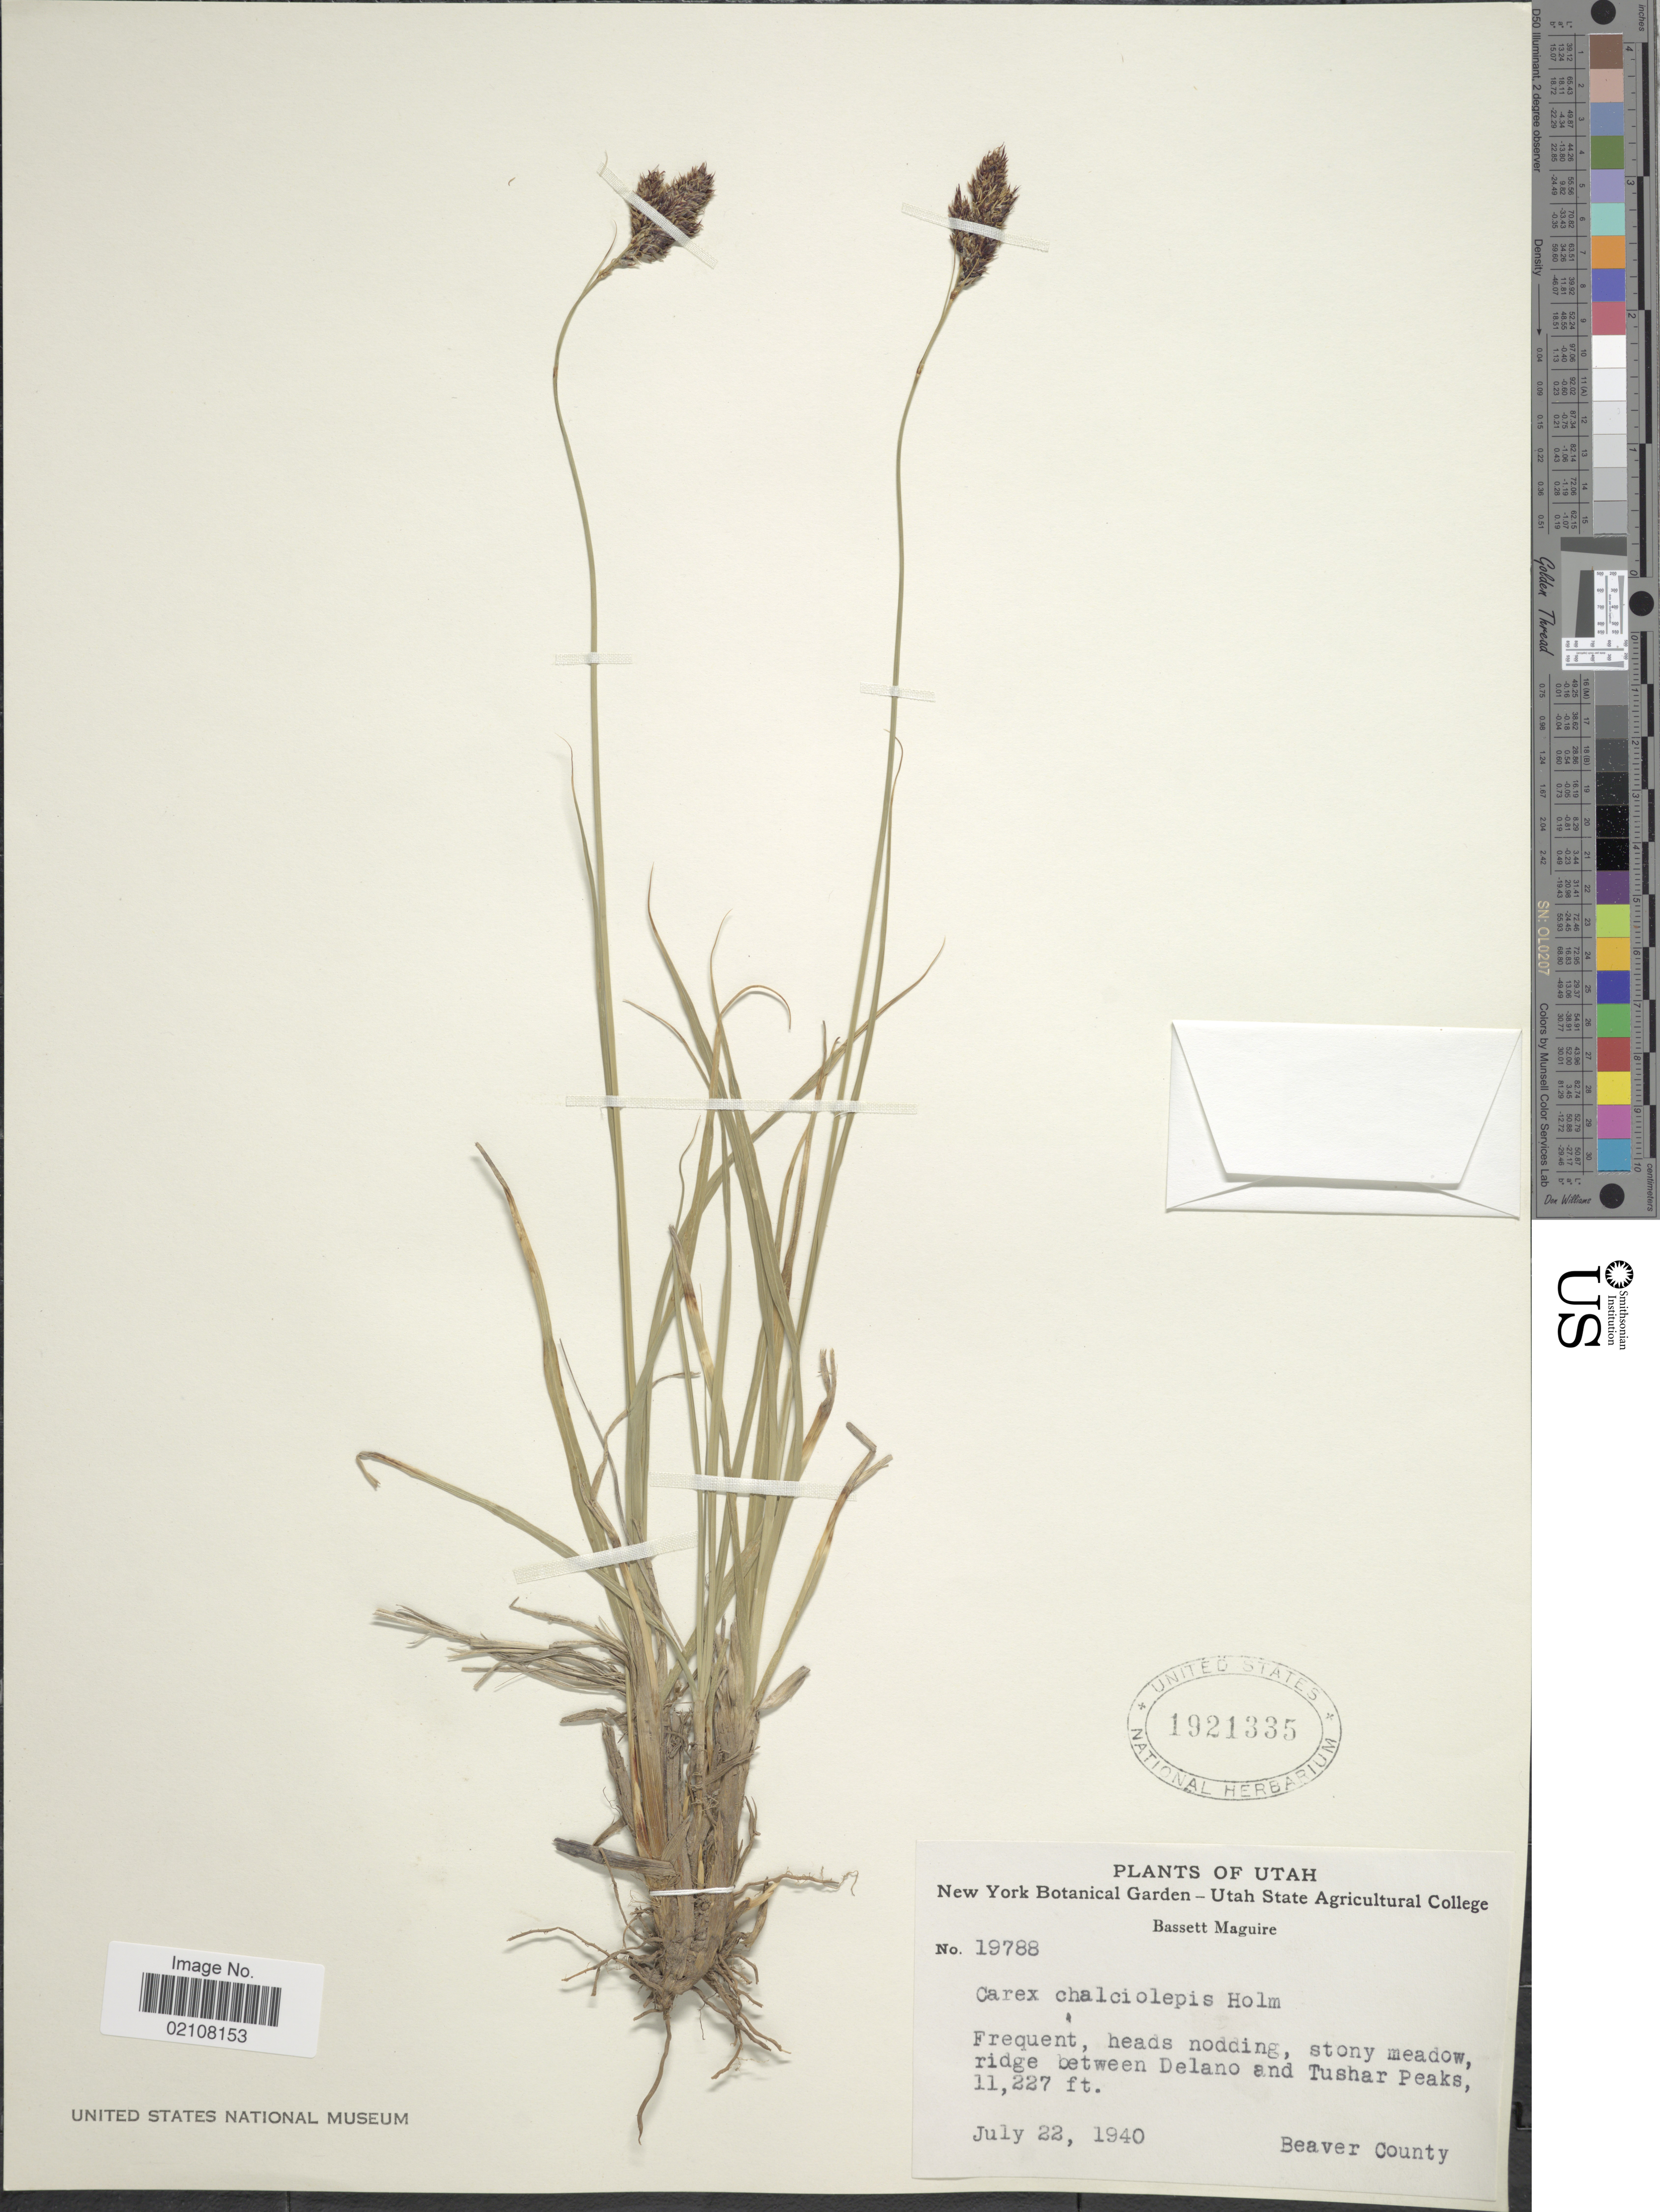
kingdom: Plantae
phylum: Tracheophyta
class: Liliopsida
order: Poales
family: Cyperaceae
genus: Carex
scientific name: Carex chalciolepis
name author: Holm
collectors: B. Maguire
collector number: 19788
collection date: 1940-07-22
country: United States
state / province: Utah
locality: Frequent, heads nodding, stony meadow, ridge between Delano and Tushar Peaks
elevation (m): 3422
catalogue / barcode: US 1921335